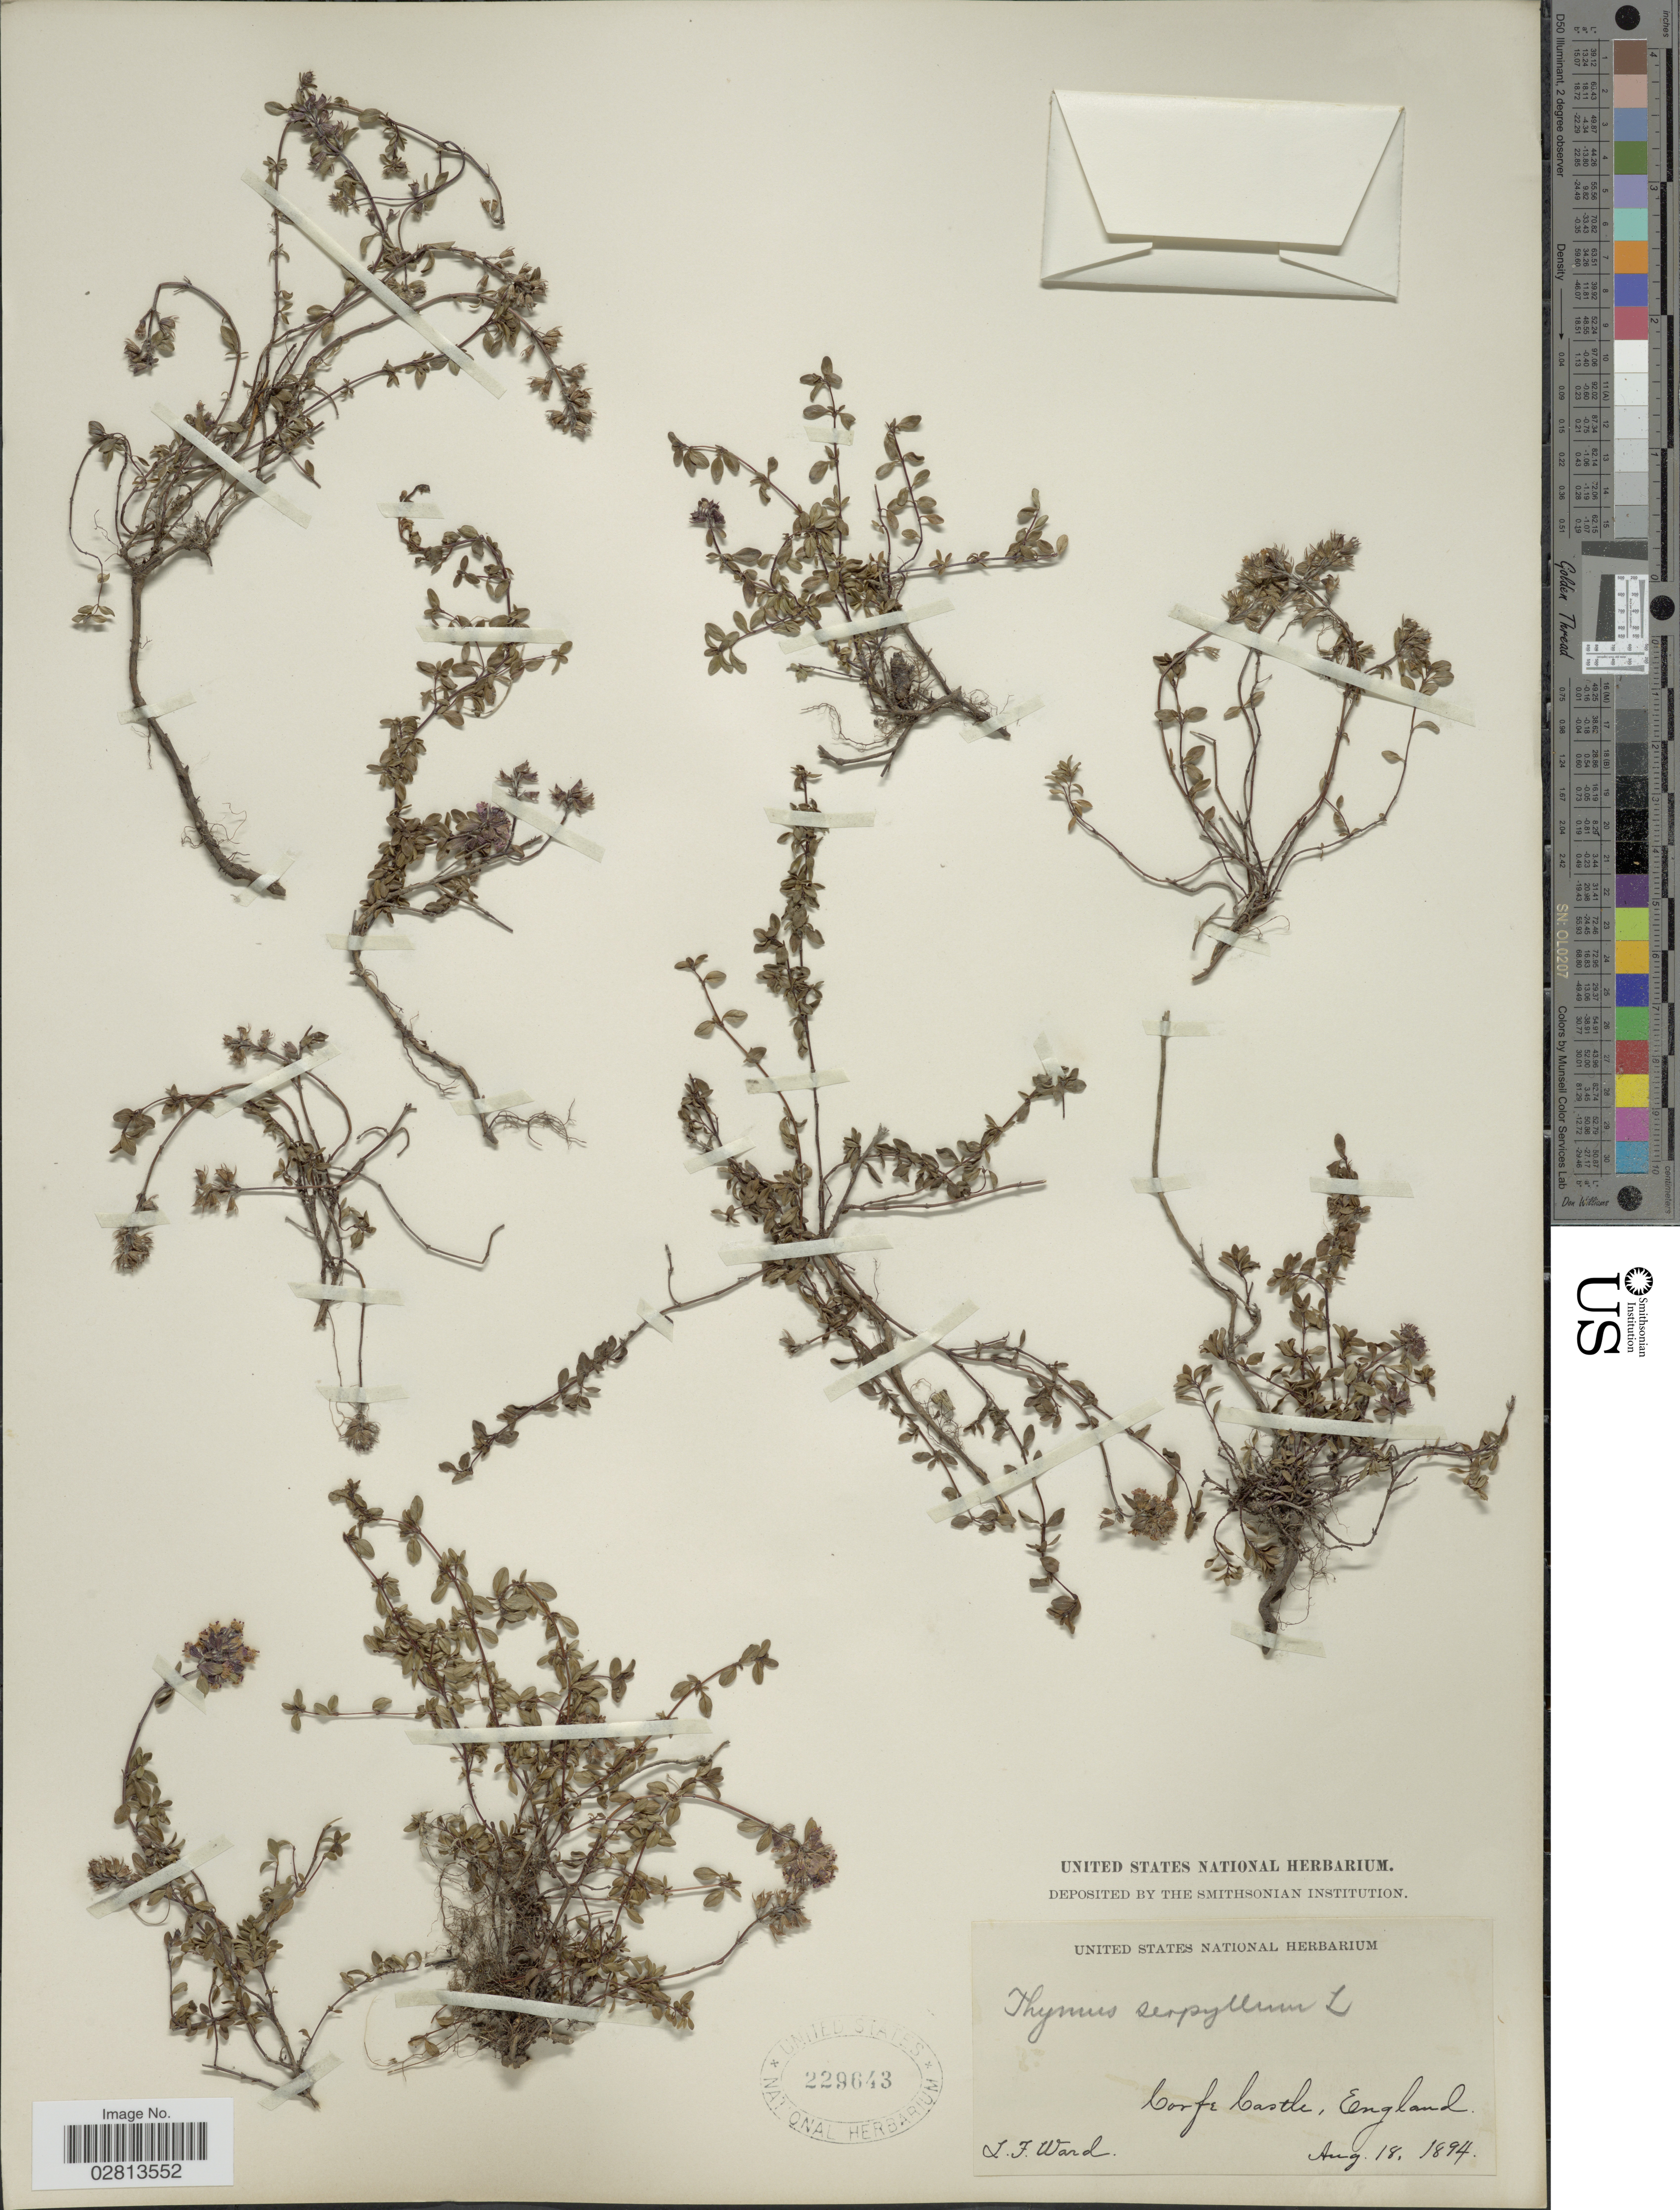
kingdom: Plantae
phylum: Tracheophyta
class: Magnoliopsida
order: Lamiales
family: Lamiaceae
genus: Thymus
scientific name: Thymus serpyllum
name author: L.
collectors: L. Ward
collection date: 1894-08-18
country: United Kingdom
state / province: England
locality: Corfe Castle.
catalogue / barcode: US 229643